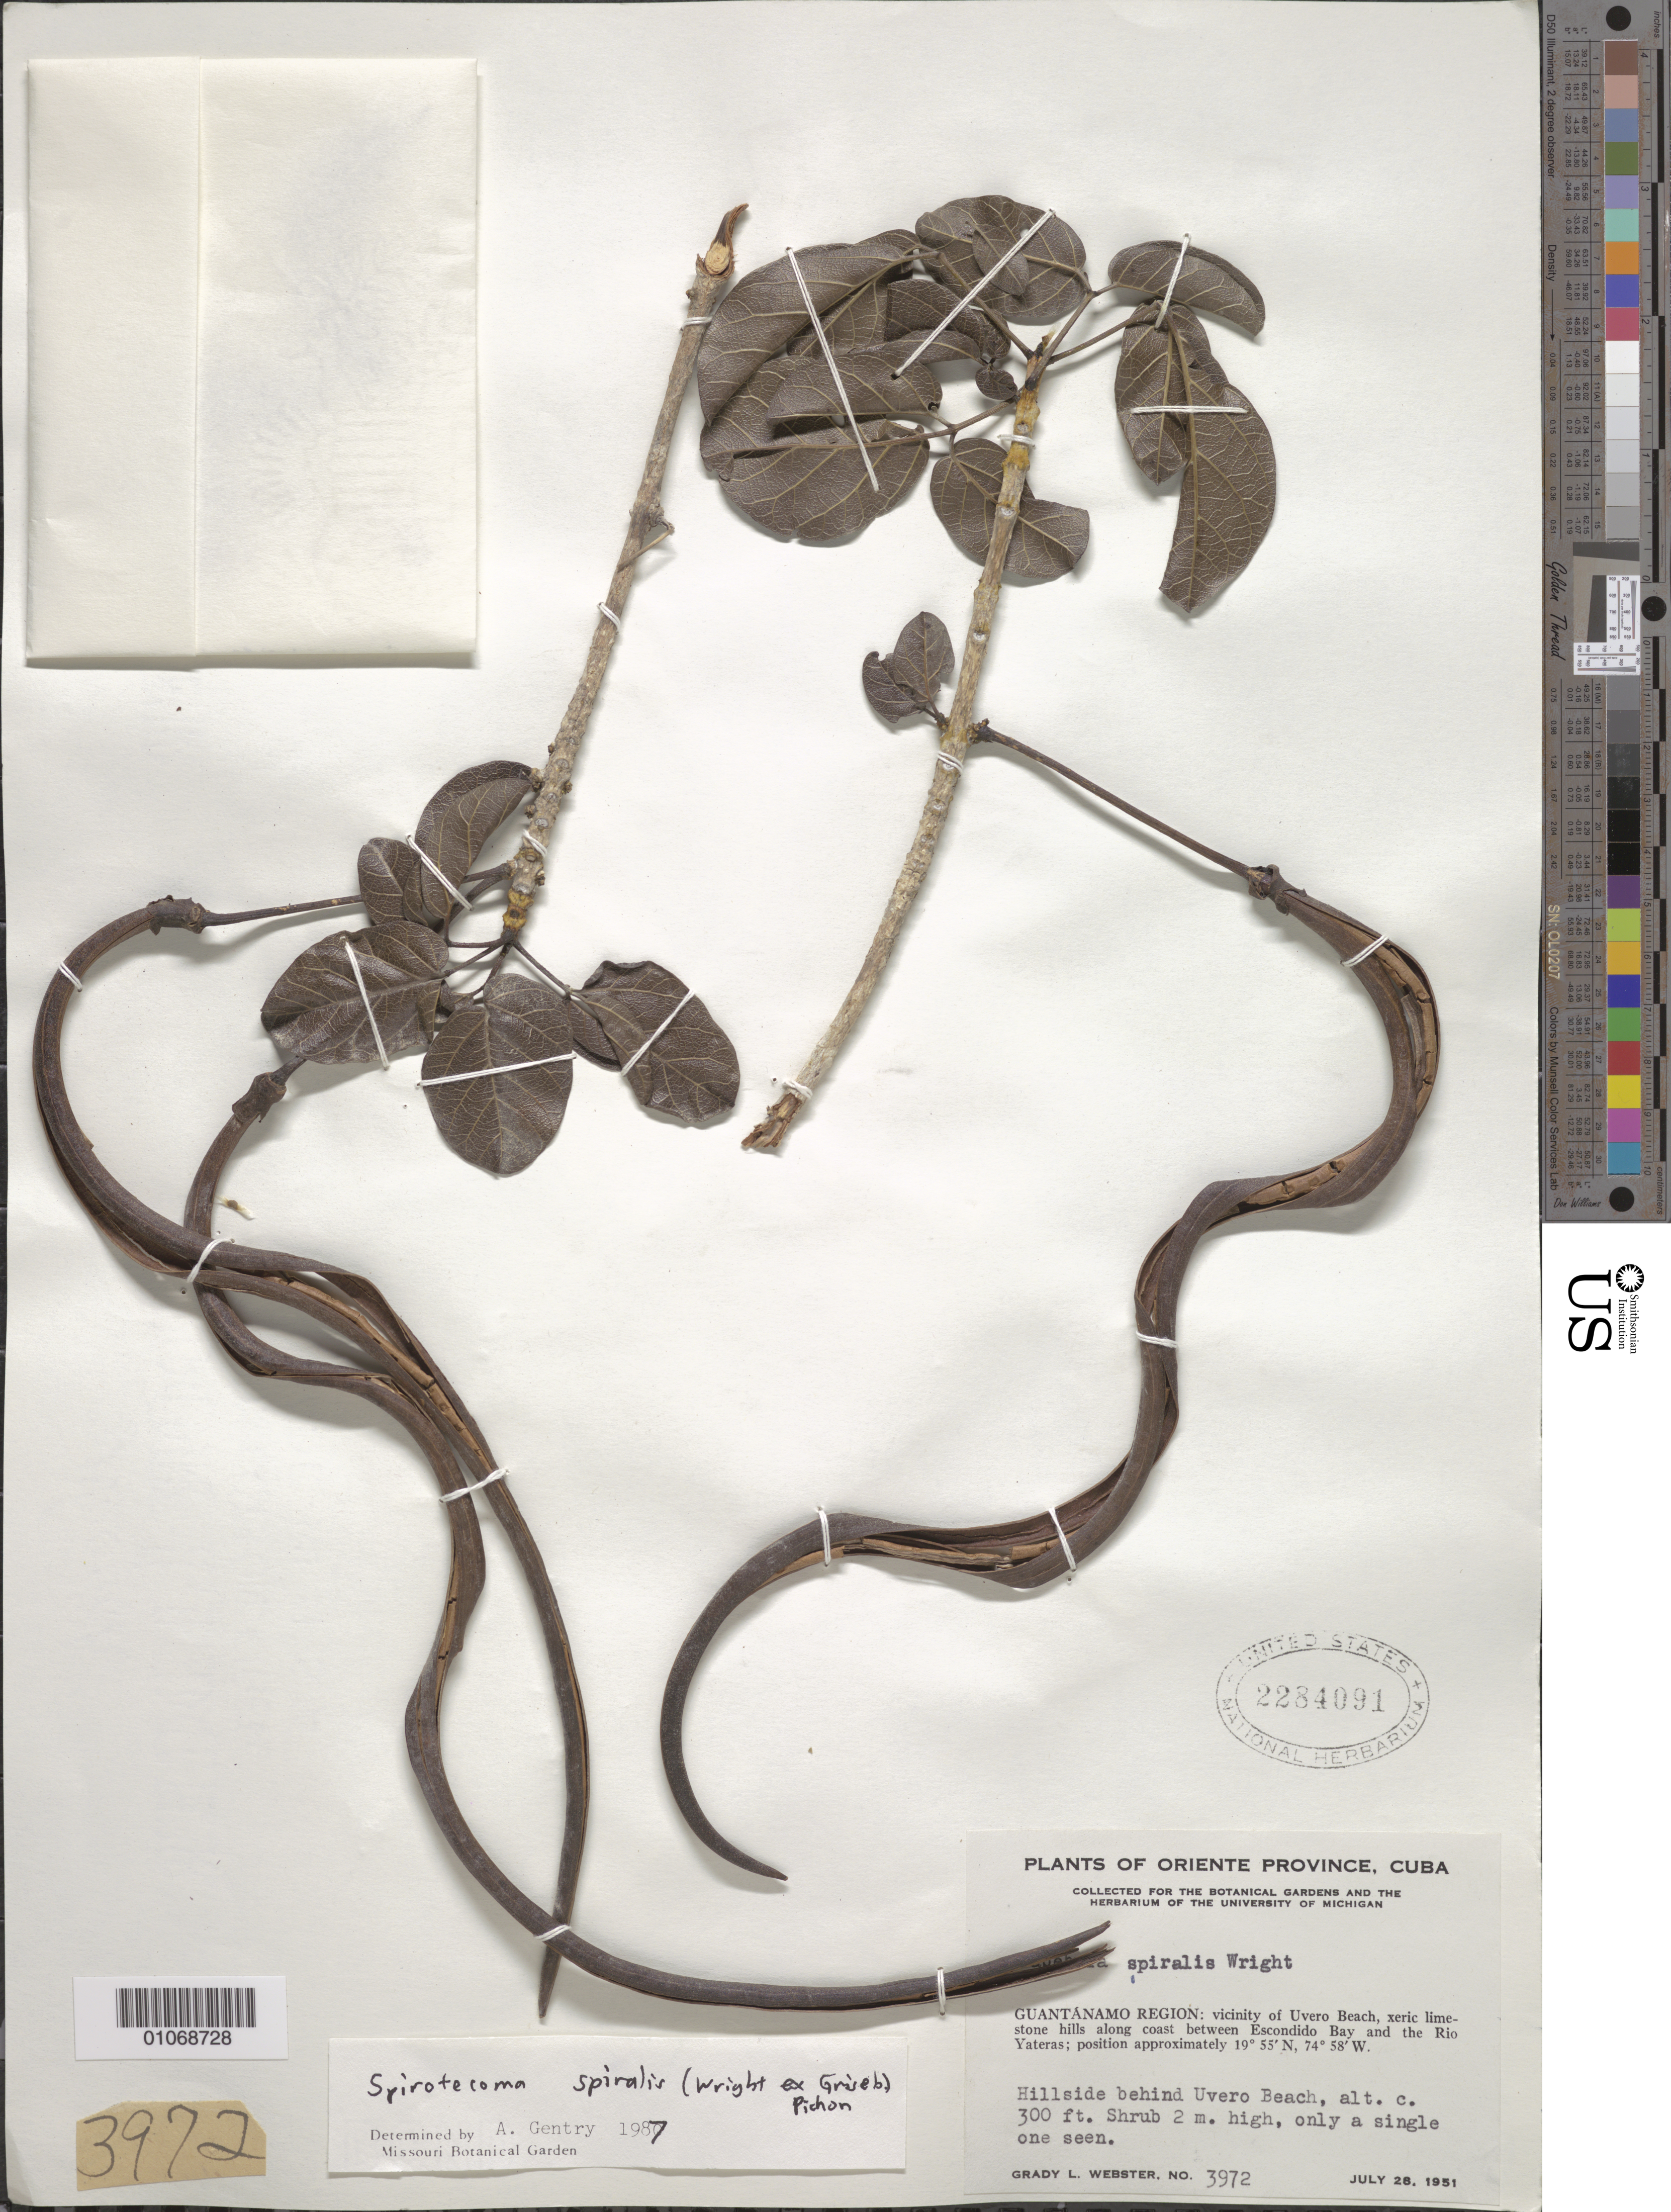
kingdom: Plantae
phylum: Tracheophyta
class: Magnoliopsida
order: Lamiales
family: Bignoniaceae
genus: Spirotecoma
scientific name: Spirotecoma spiralis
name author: (C. Wright ex Griseb.) Pichon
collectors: G. L. Webster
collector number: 3972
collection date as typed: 28 Jul 1951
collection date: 1951-07-28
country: Cuba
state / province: Guantánamo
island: Cuba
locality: Vicinity of Uvero Beach, xeric limestone hills along coast between Escondido Bay and the rio yateras, hillside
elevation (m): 91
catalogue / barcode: US 2284091